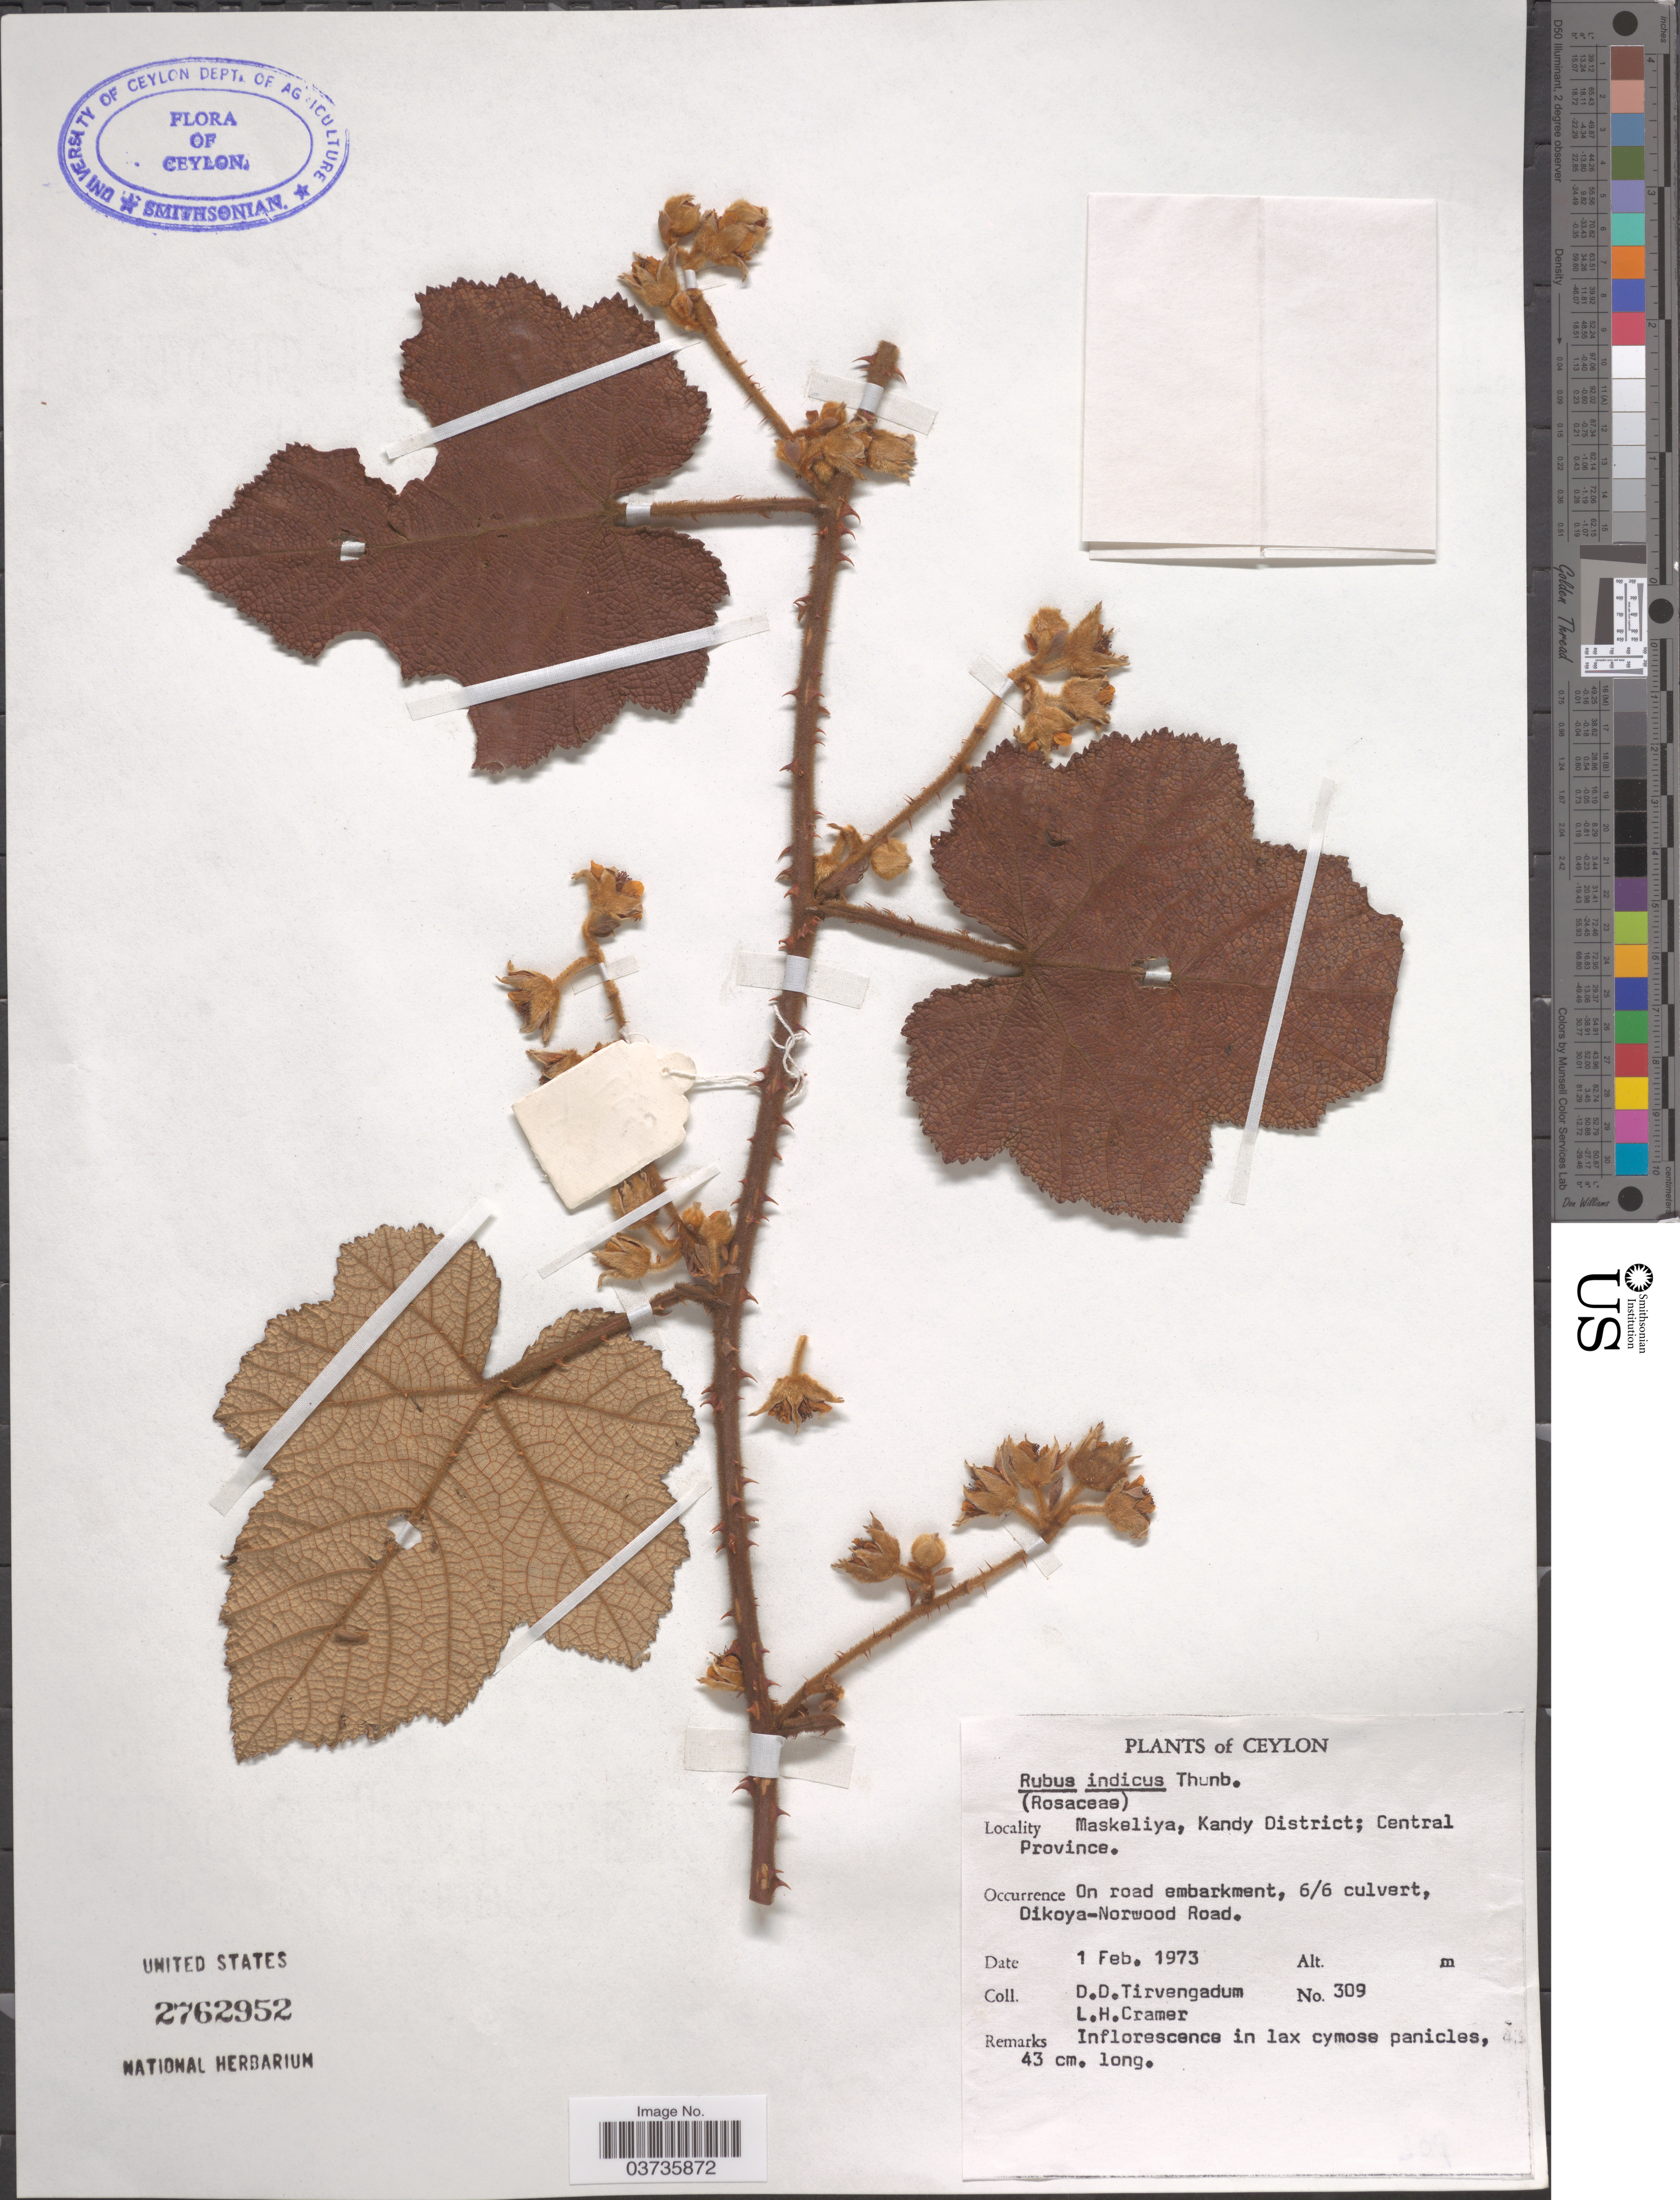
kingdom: Plantae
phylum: Tracheophyta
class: Magnoliopsida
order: Rosales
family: Rosaceae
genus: Rubus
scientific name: Rubus indicus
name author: Lesch. ex Ser.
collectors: D. Tirvengadum & L. H. Cramer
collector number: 309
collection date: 1973-02-01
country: Sri Lanka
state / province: Central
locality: Ceylon. Maskeliya, Kandy District. 6/6 culvert, Dikoya-Norwood Road.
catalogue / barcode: US 2762952